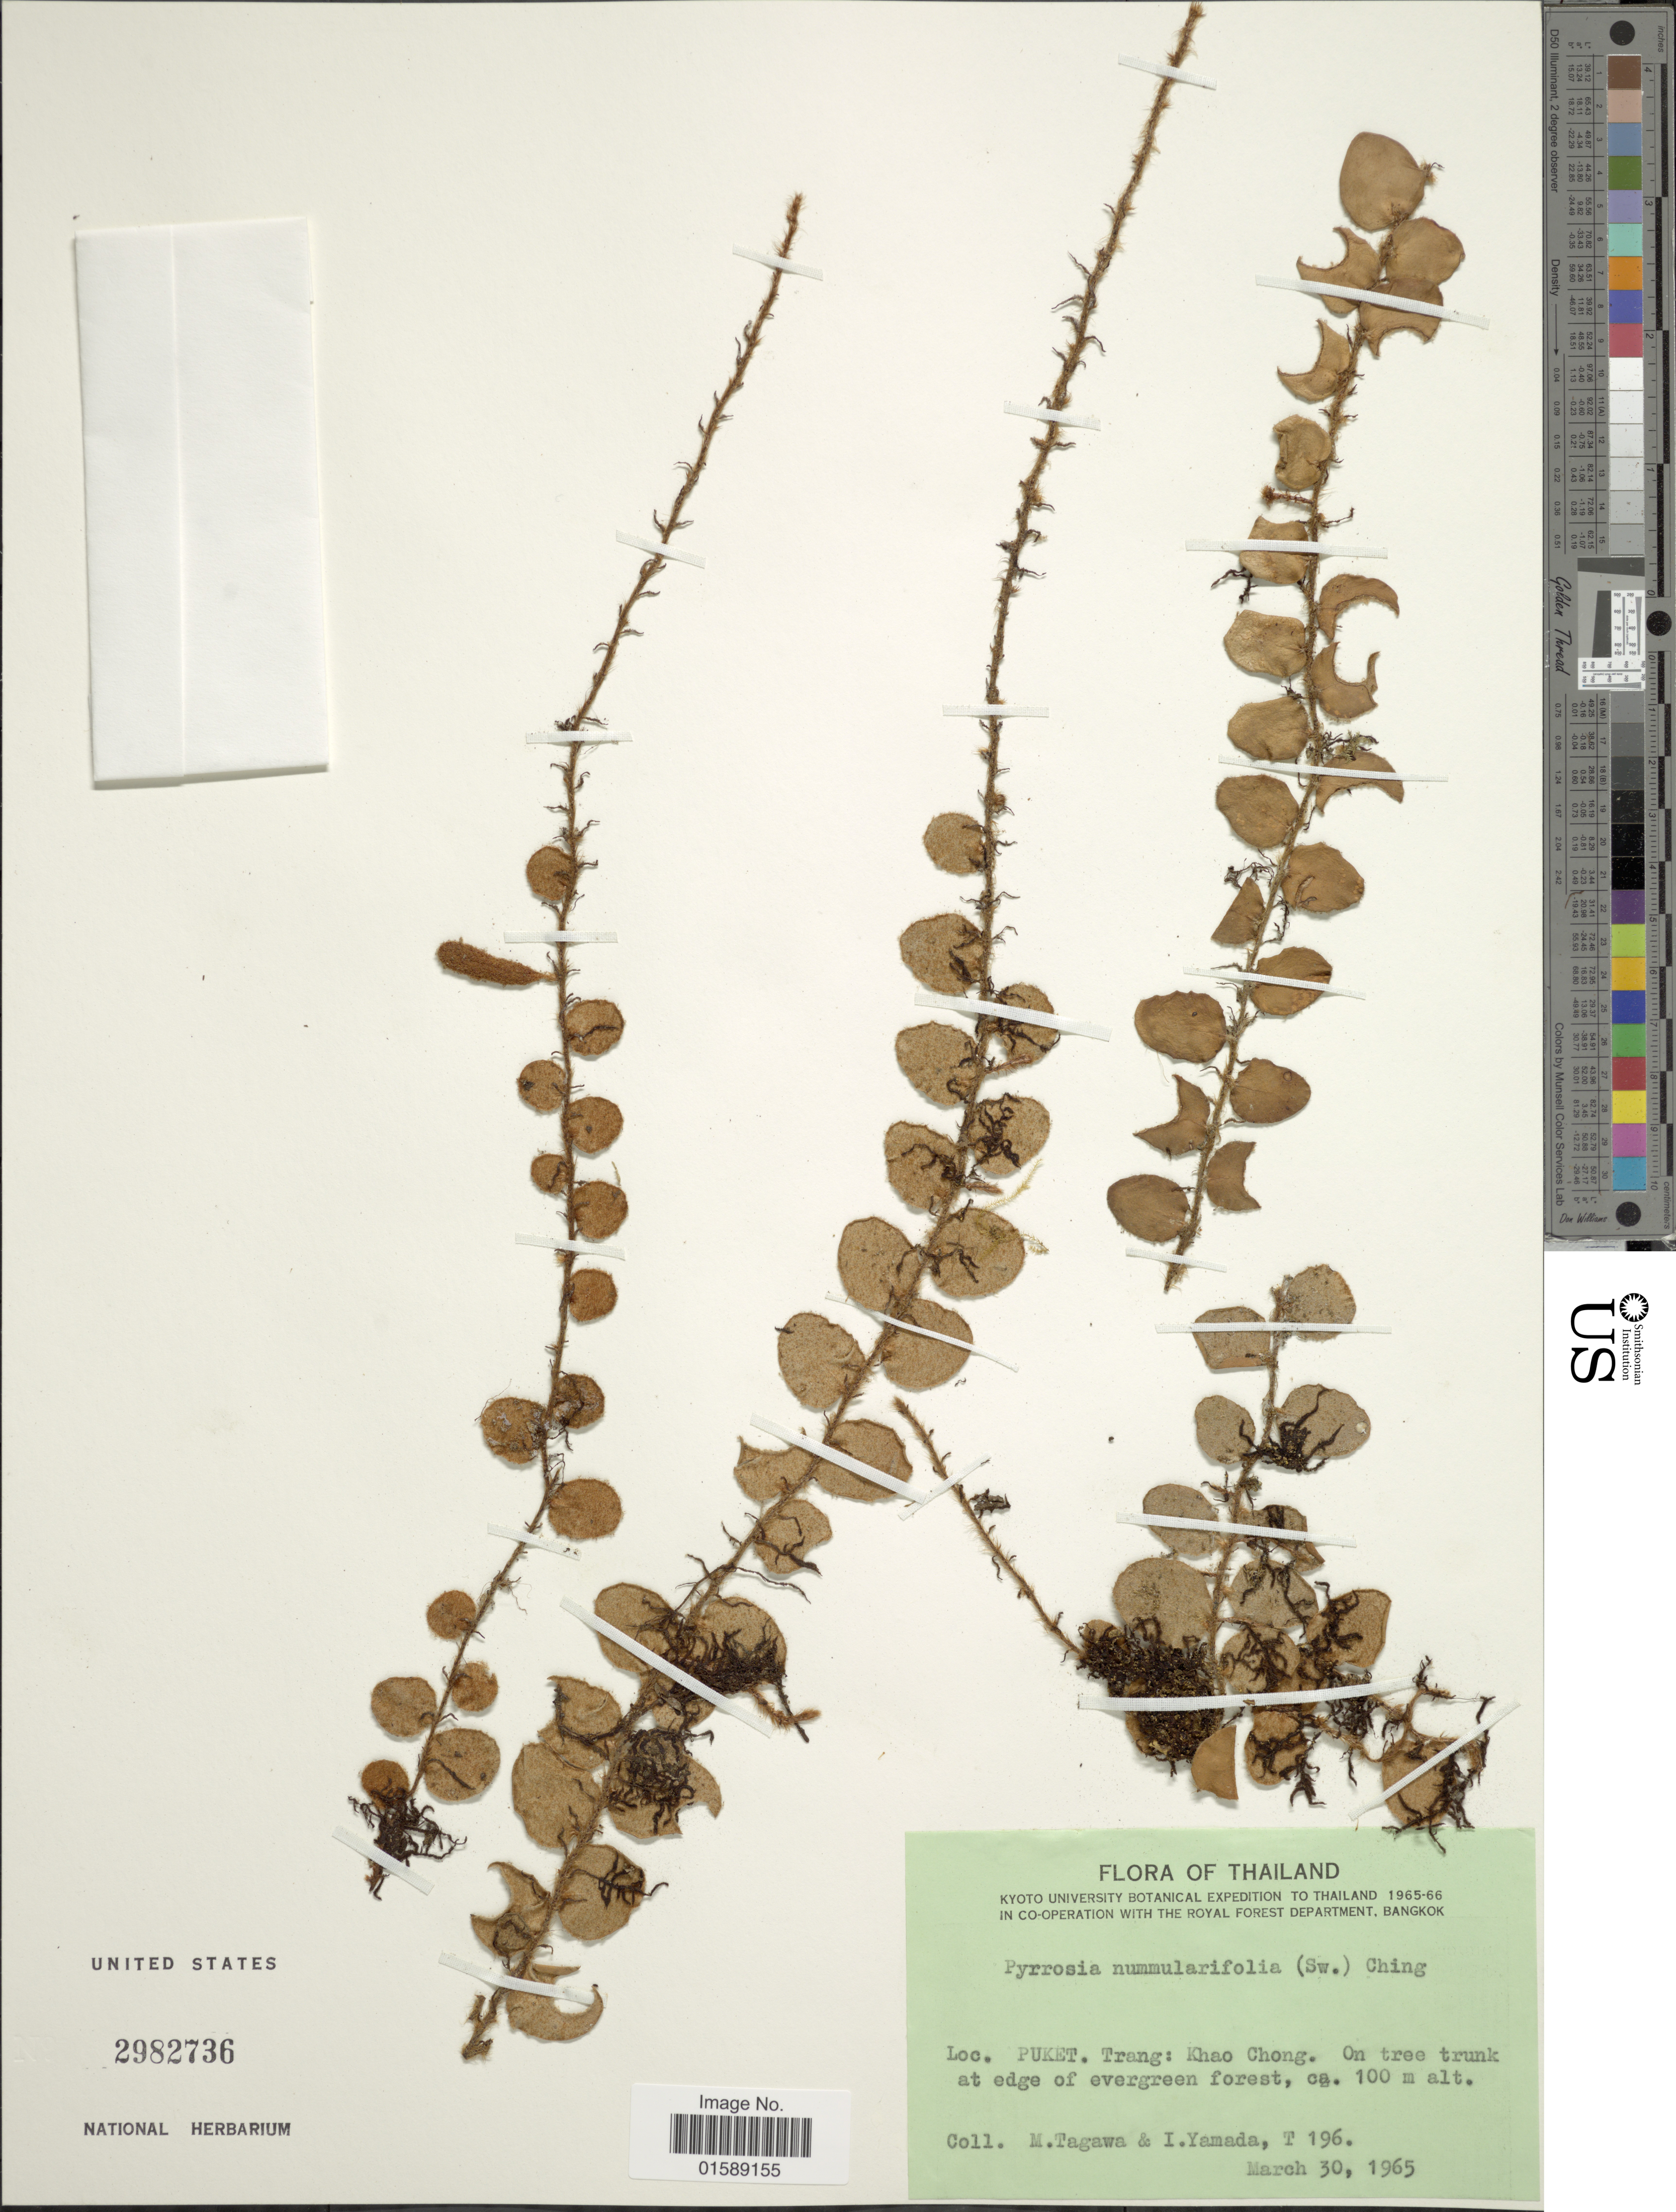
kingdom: Plantae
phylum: Tracheophyta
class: Polypodiopsida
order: Polypodiales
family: Polypodiaceae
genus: Pyrrosia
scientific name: Pyrrosia nummularifolia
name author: (Sw.) Ching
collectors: M. Tagawa & I. Yamada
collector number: T196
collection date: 1965-03-30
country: Thailand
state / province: Trang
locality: Puket: Khao Chong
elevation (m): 100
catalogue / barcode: US 2982736